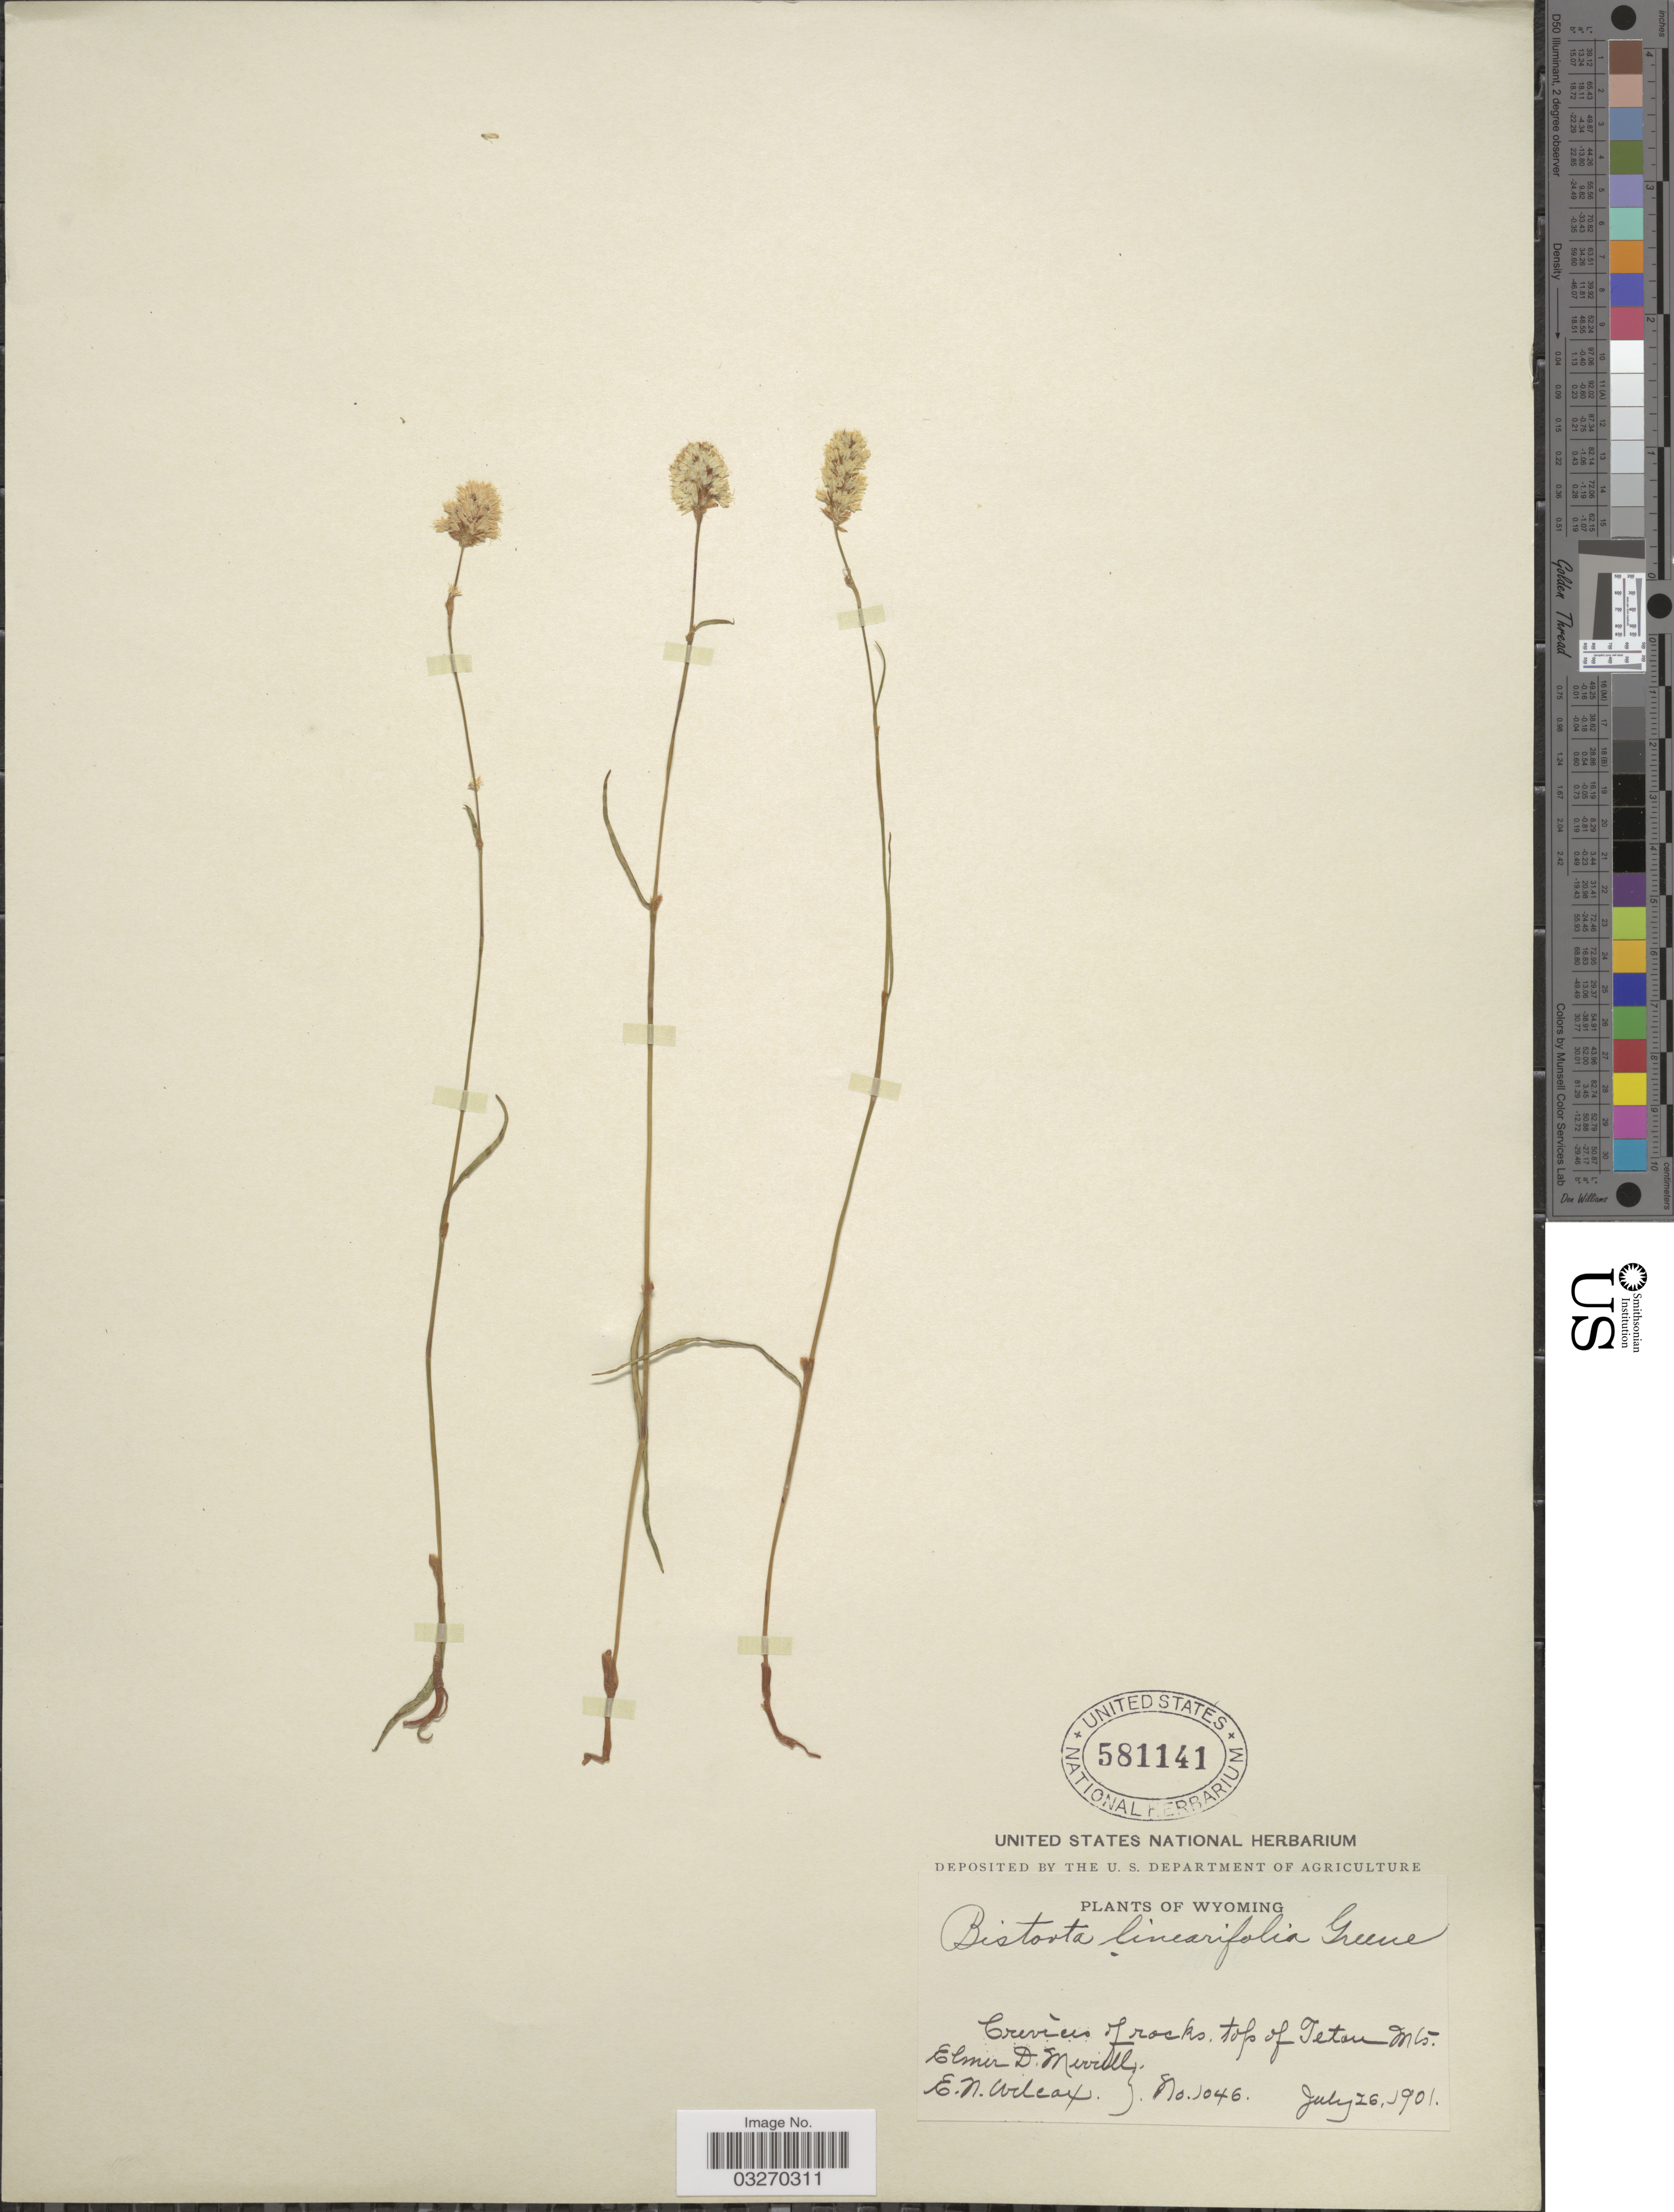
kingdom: Plantae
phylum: Tracheophyta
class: Magnoliopsida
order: Caryophyllales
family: Polygonaceae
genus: Bistorta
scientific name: Bistorta leptophylla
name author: (S. Watson) Greene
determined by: Atha, D. E.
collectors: E. D. Merrill & E. Wilcox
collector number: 1046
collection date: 1901-07-26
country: United States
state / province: Wyoming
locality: Crevices of rocks top of Teton Mts.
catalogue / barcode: US 581141